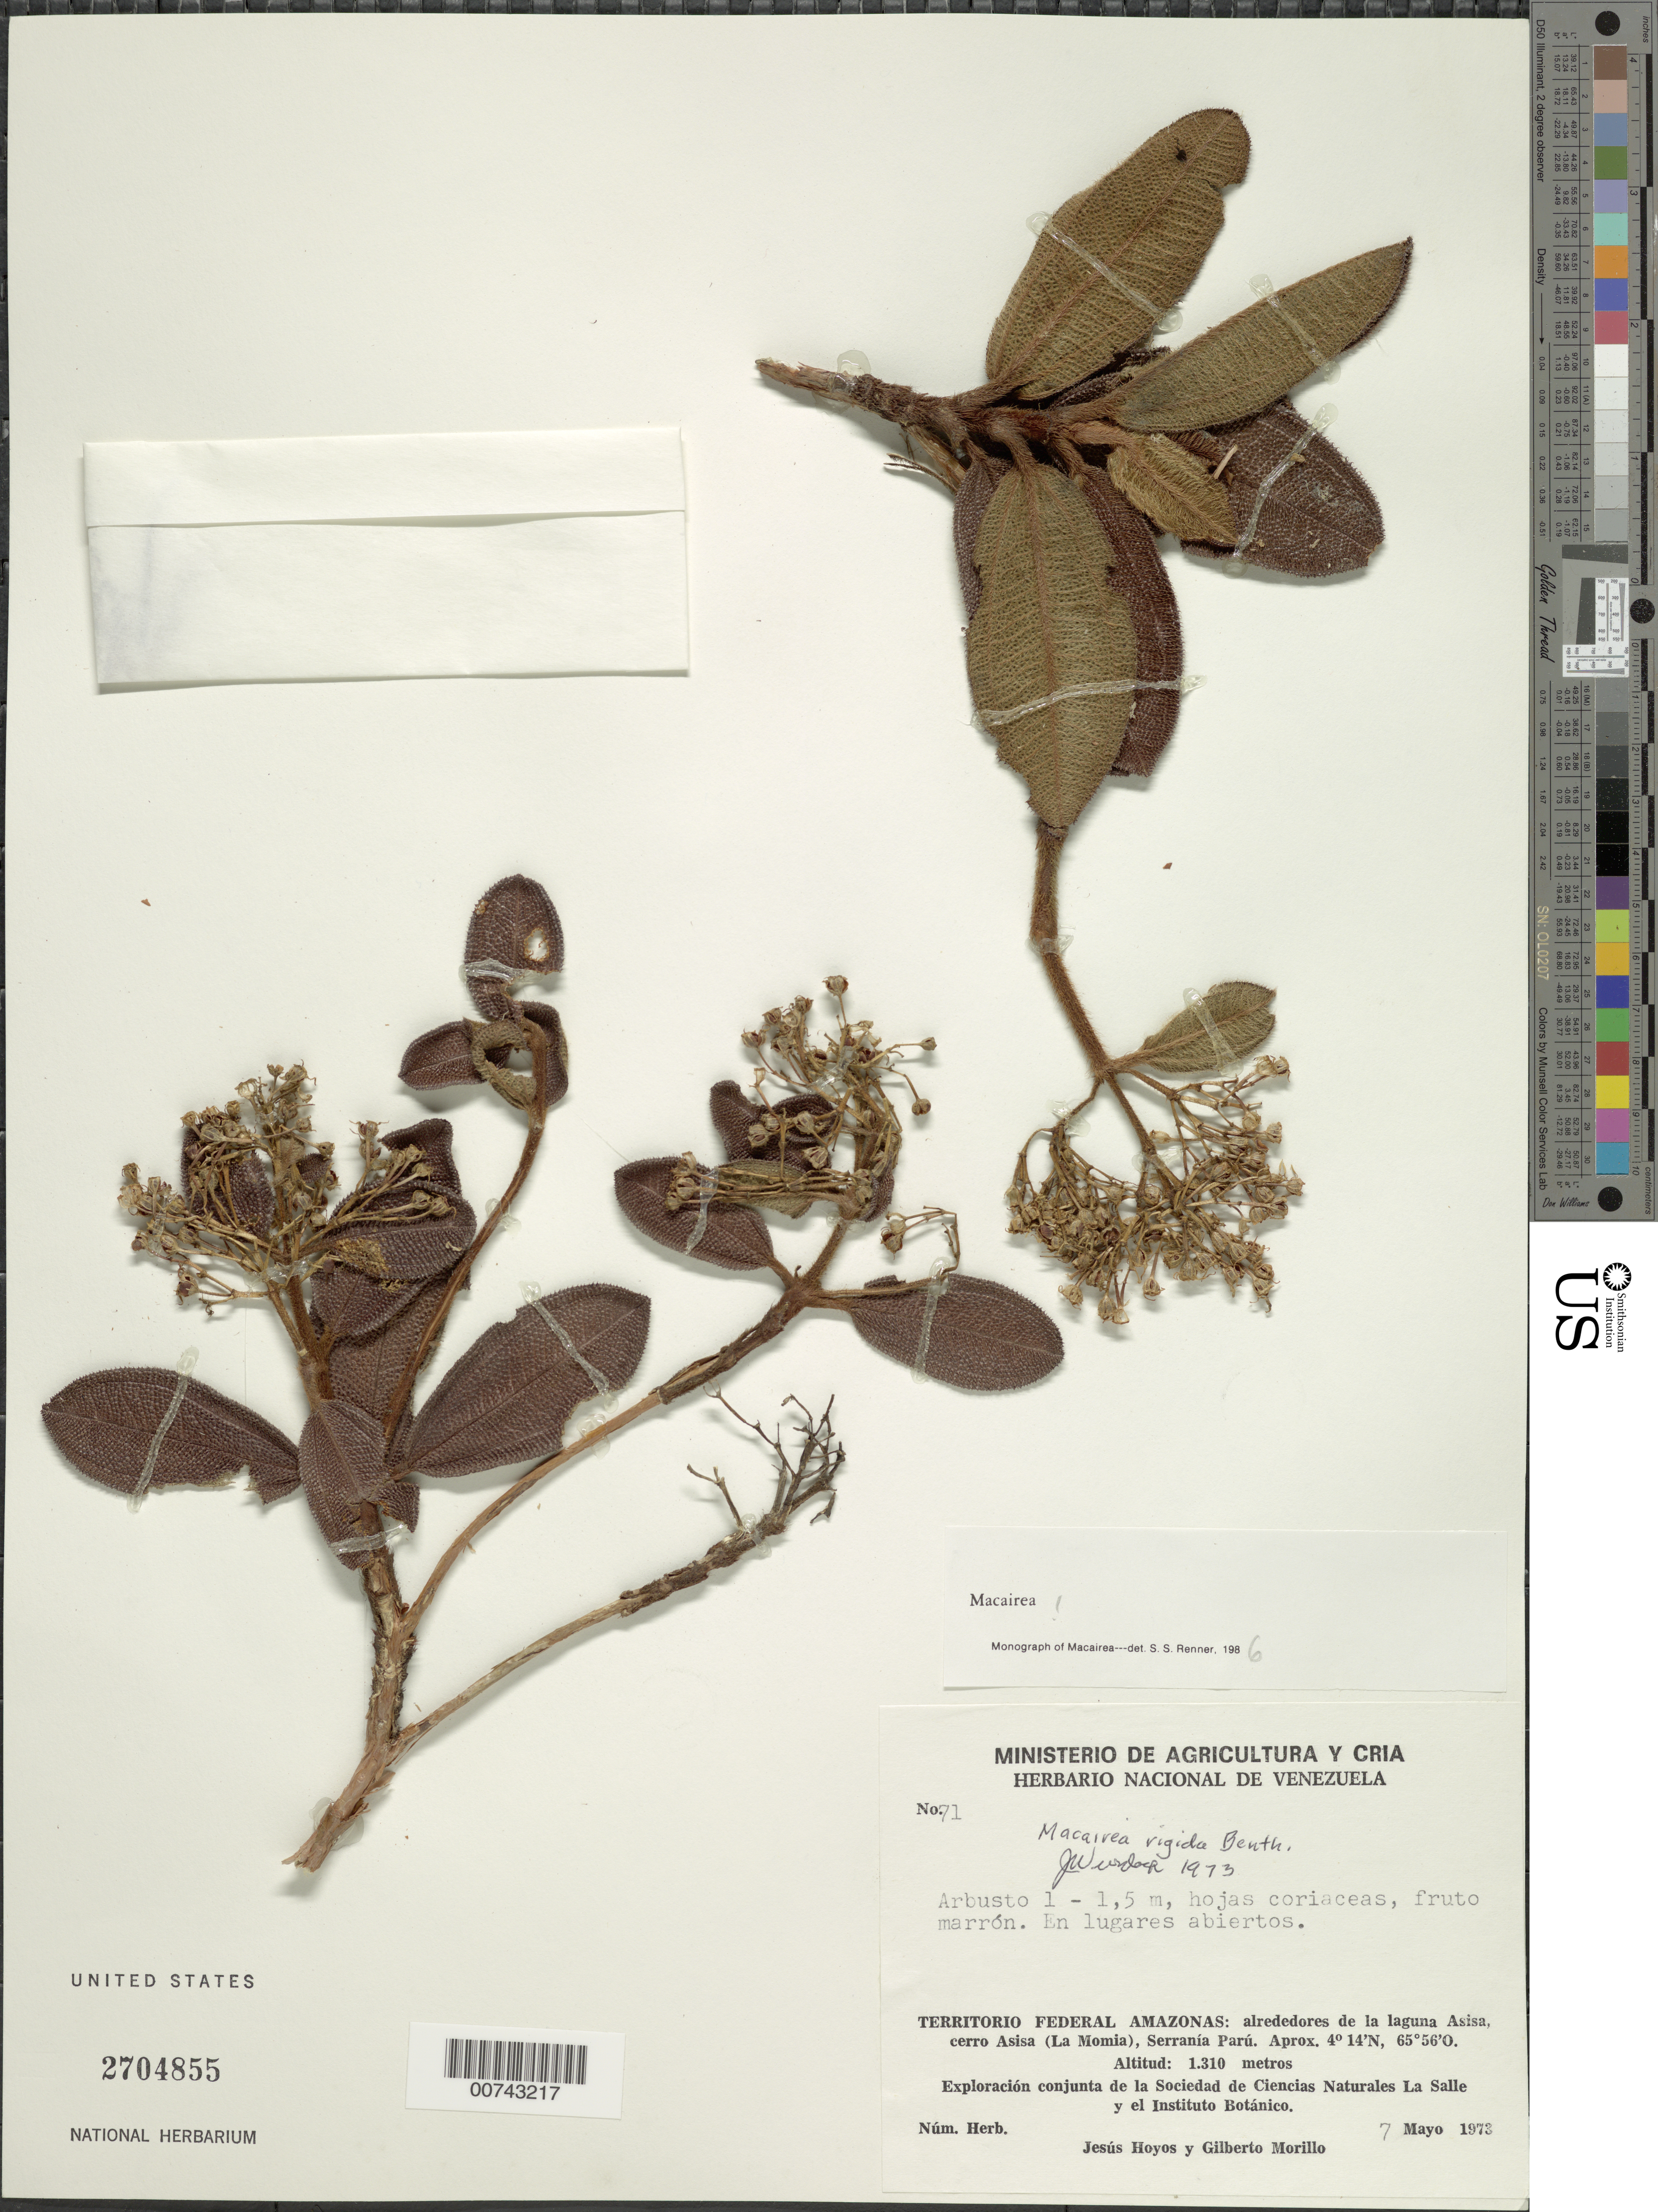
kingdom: Plantae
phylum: Tracheophyta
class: Magnoliopsida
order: Myrtales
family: Melastomataceae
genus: Macairea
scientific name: Macairea rigida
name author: Benth.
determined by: Wurdack, John J., (US), US (UNITED STATES)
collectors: J. Hoyos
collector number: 71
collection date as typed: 7-May-73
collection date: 1973-05-07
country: Venezuela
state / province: Amazonas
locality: Serranía Parú, Laguna Asisa, cerro Asisa (La Momia)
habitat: Exploracion conjunta de la Sociedad de Ciencias Naturales La Salle y el Instituto Botanico; en lugares abiertos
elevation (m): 1310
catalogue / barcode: US 2704955